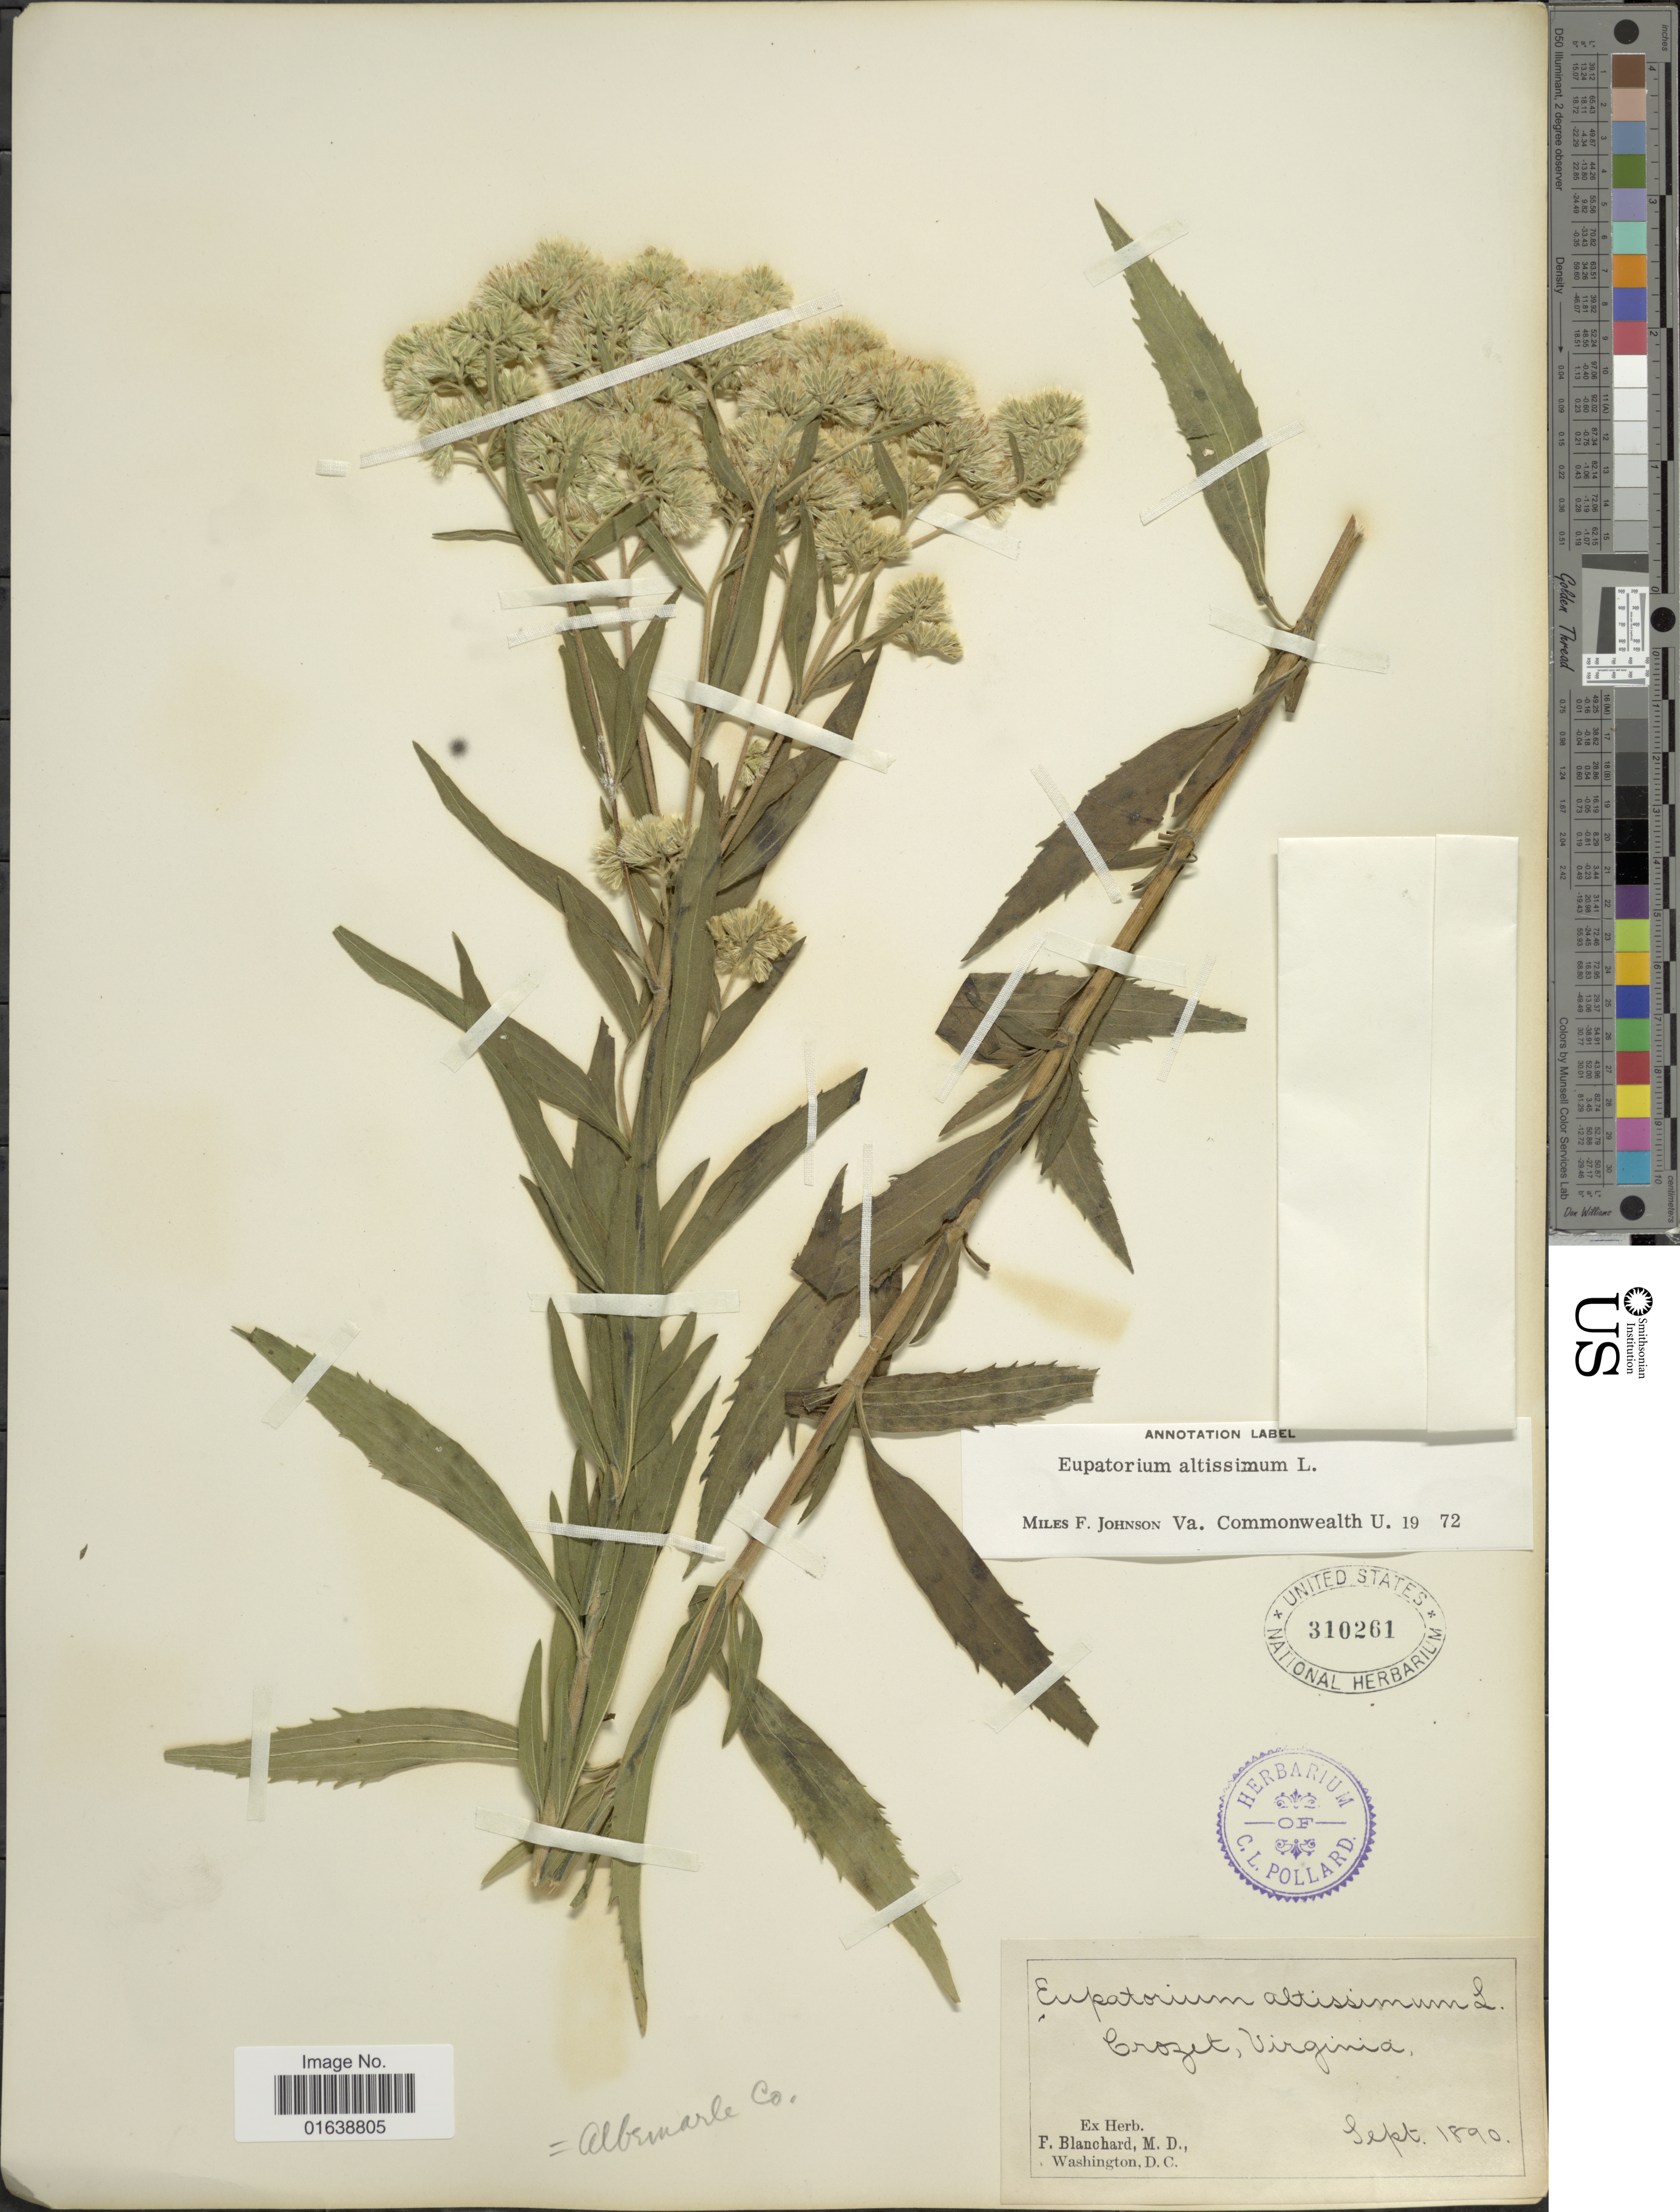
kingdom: Plantae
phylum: Tracheophyta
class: Magnoliopsida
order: Asterales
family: Asteraceae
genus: Eupatorium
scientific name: Eupatorium altissimum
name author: L.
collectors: ex herb. F. Blanchard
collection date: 1890-09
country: United States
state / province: Virginia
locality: Crozet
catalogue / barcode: US 310261